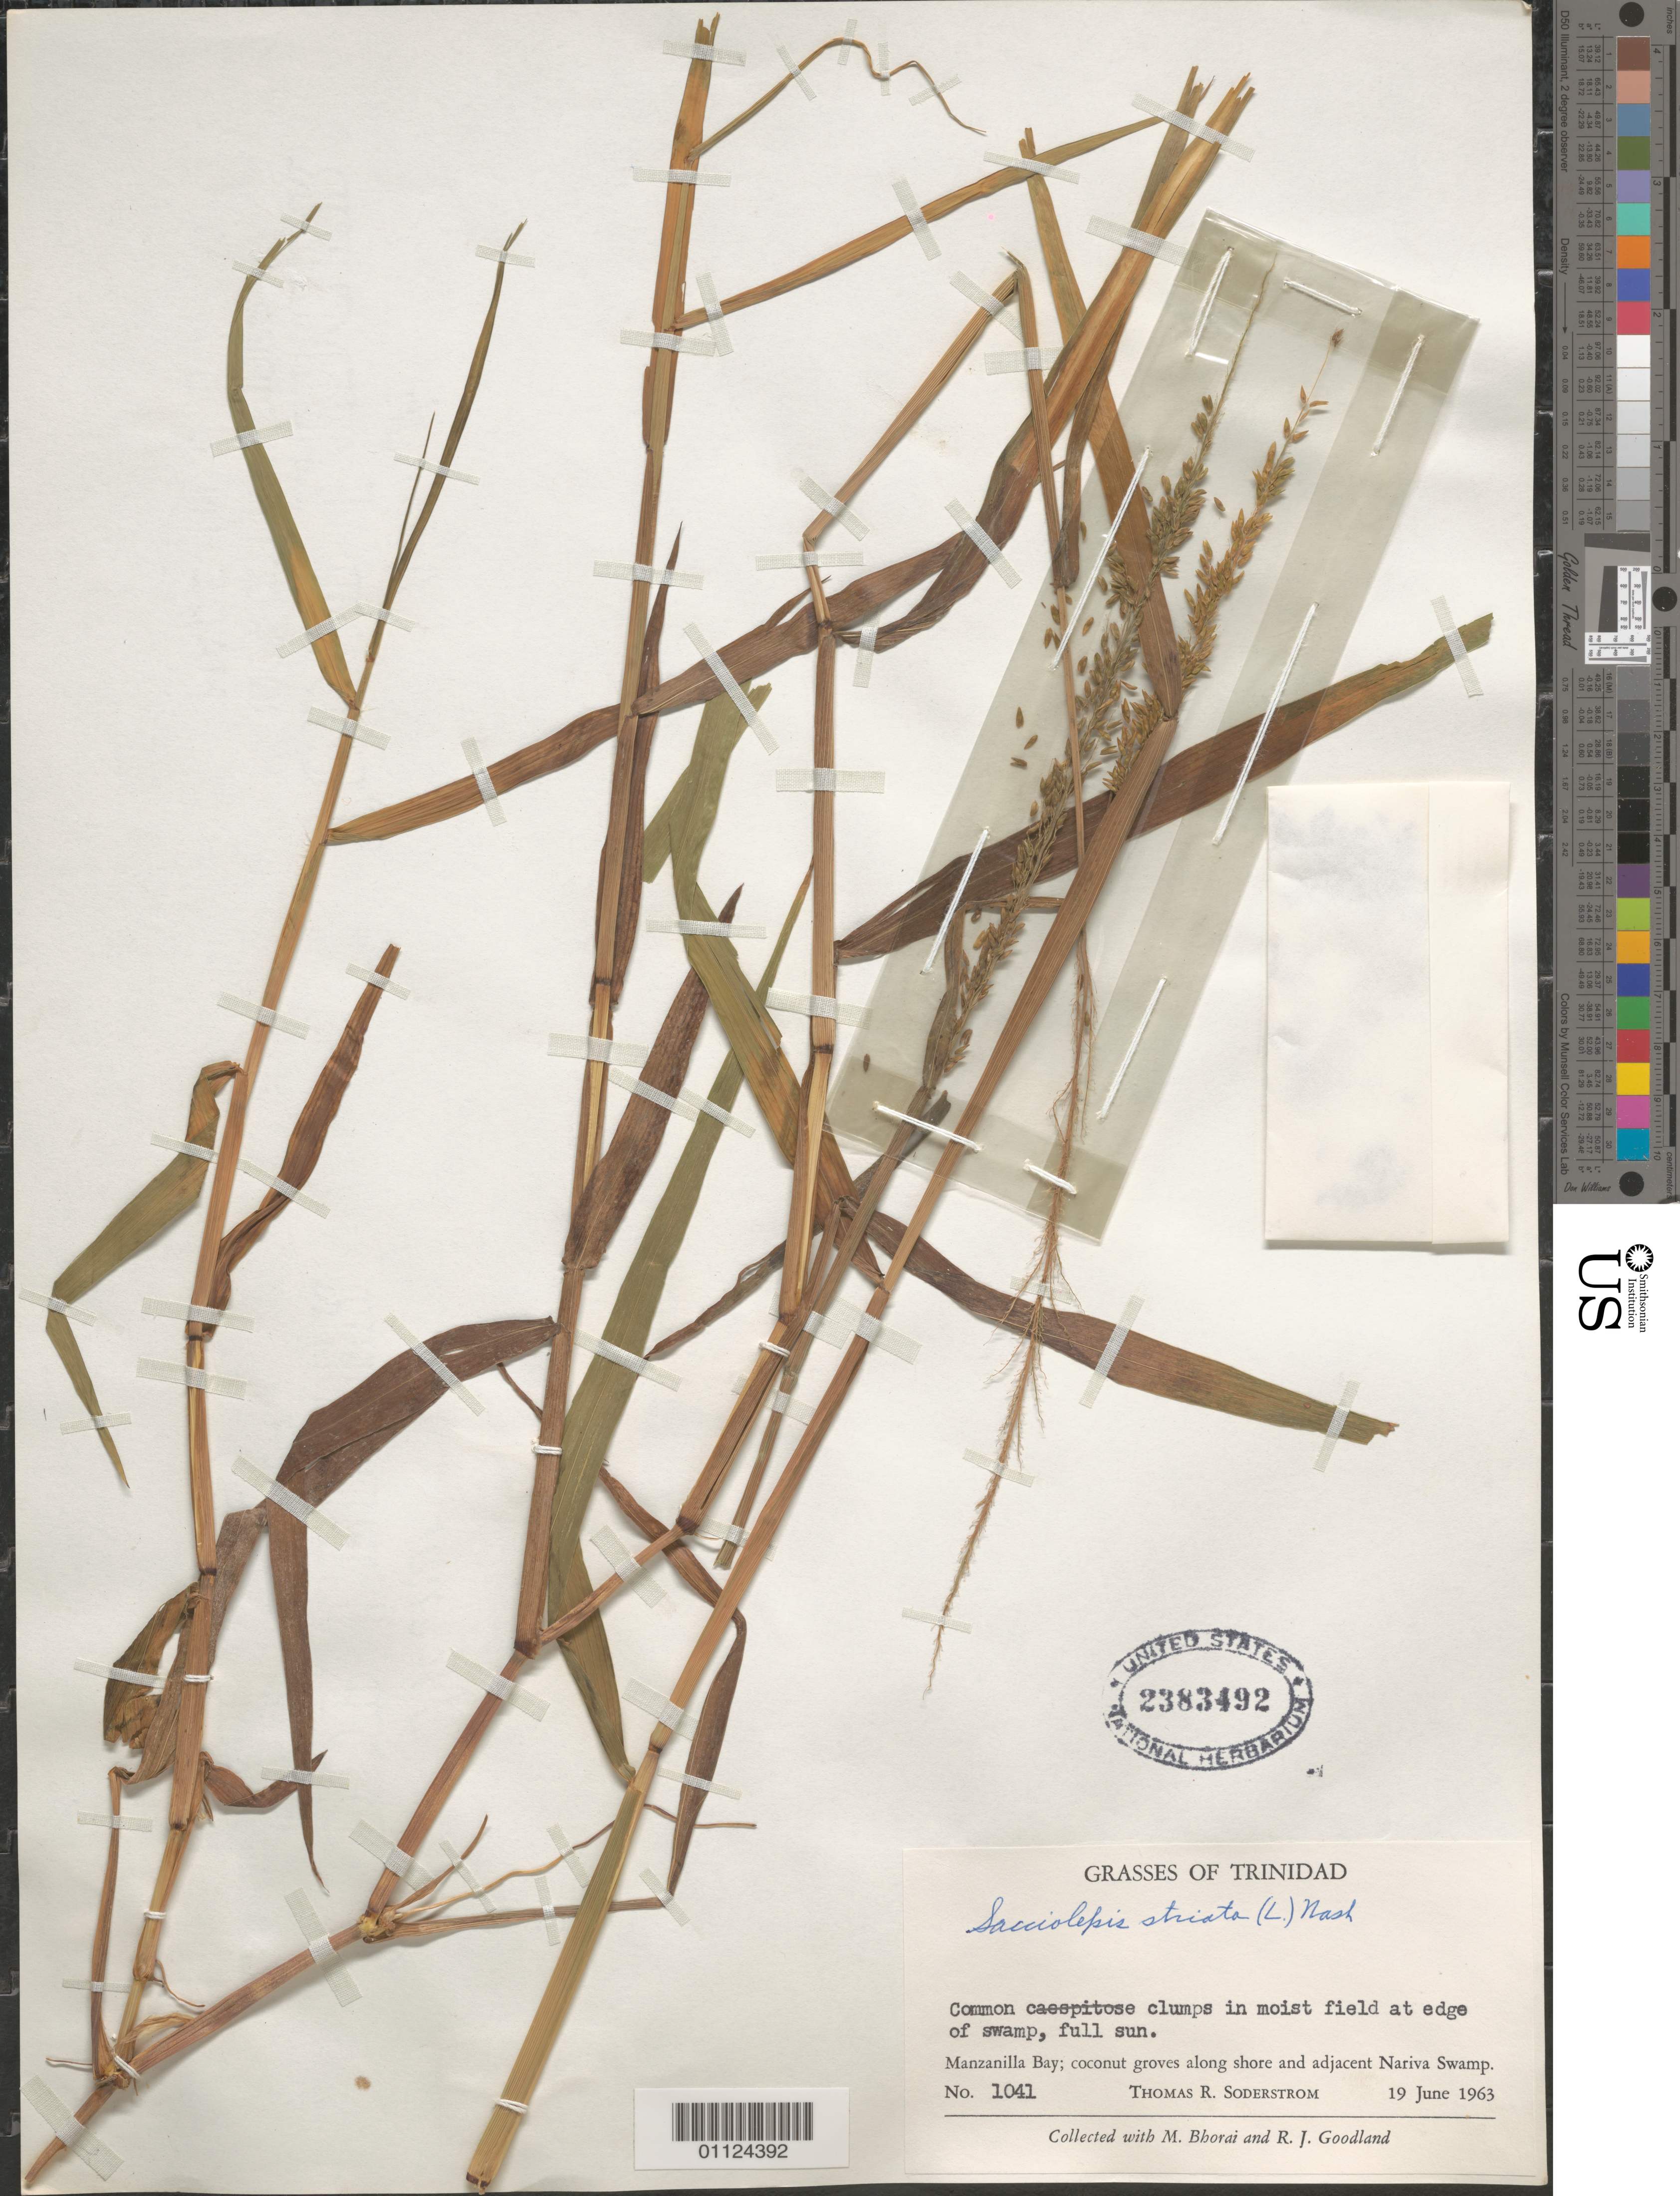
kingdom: Plantae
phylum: Tracheophyta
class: Liliopsida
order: Poales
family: Poaceae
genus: Sacciolepis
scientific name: Sacciolepis striata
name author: (L.) Nash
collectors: T. R. Soderstrom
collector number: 1041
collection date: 1963-06-19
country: Trinidad and Tobago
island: Trinidad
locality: Manzilla Bay, adjacent Nariva Swamp.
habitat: Common clumps in moist field at edge of swamp, full sun.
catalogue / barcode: US 2383492